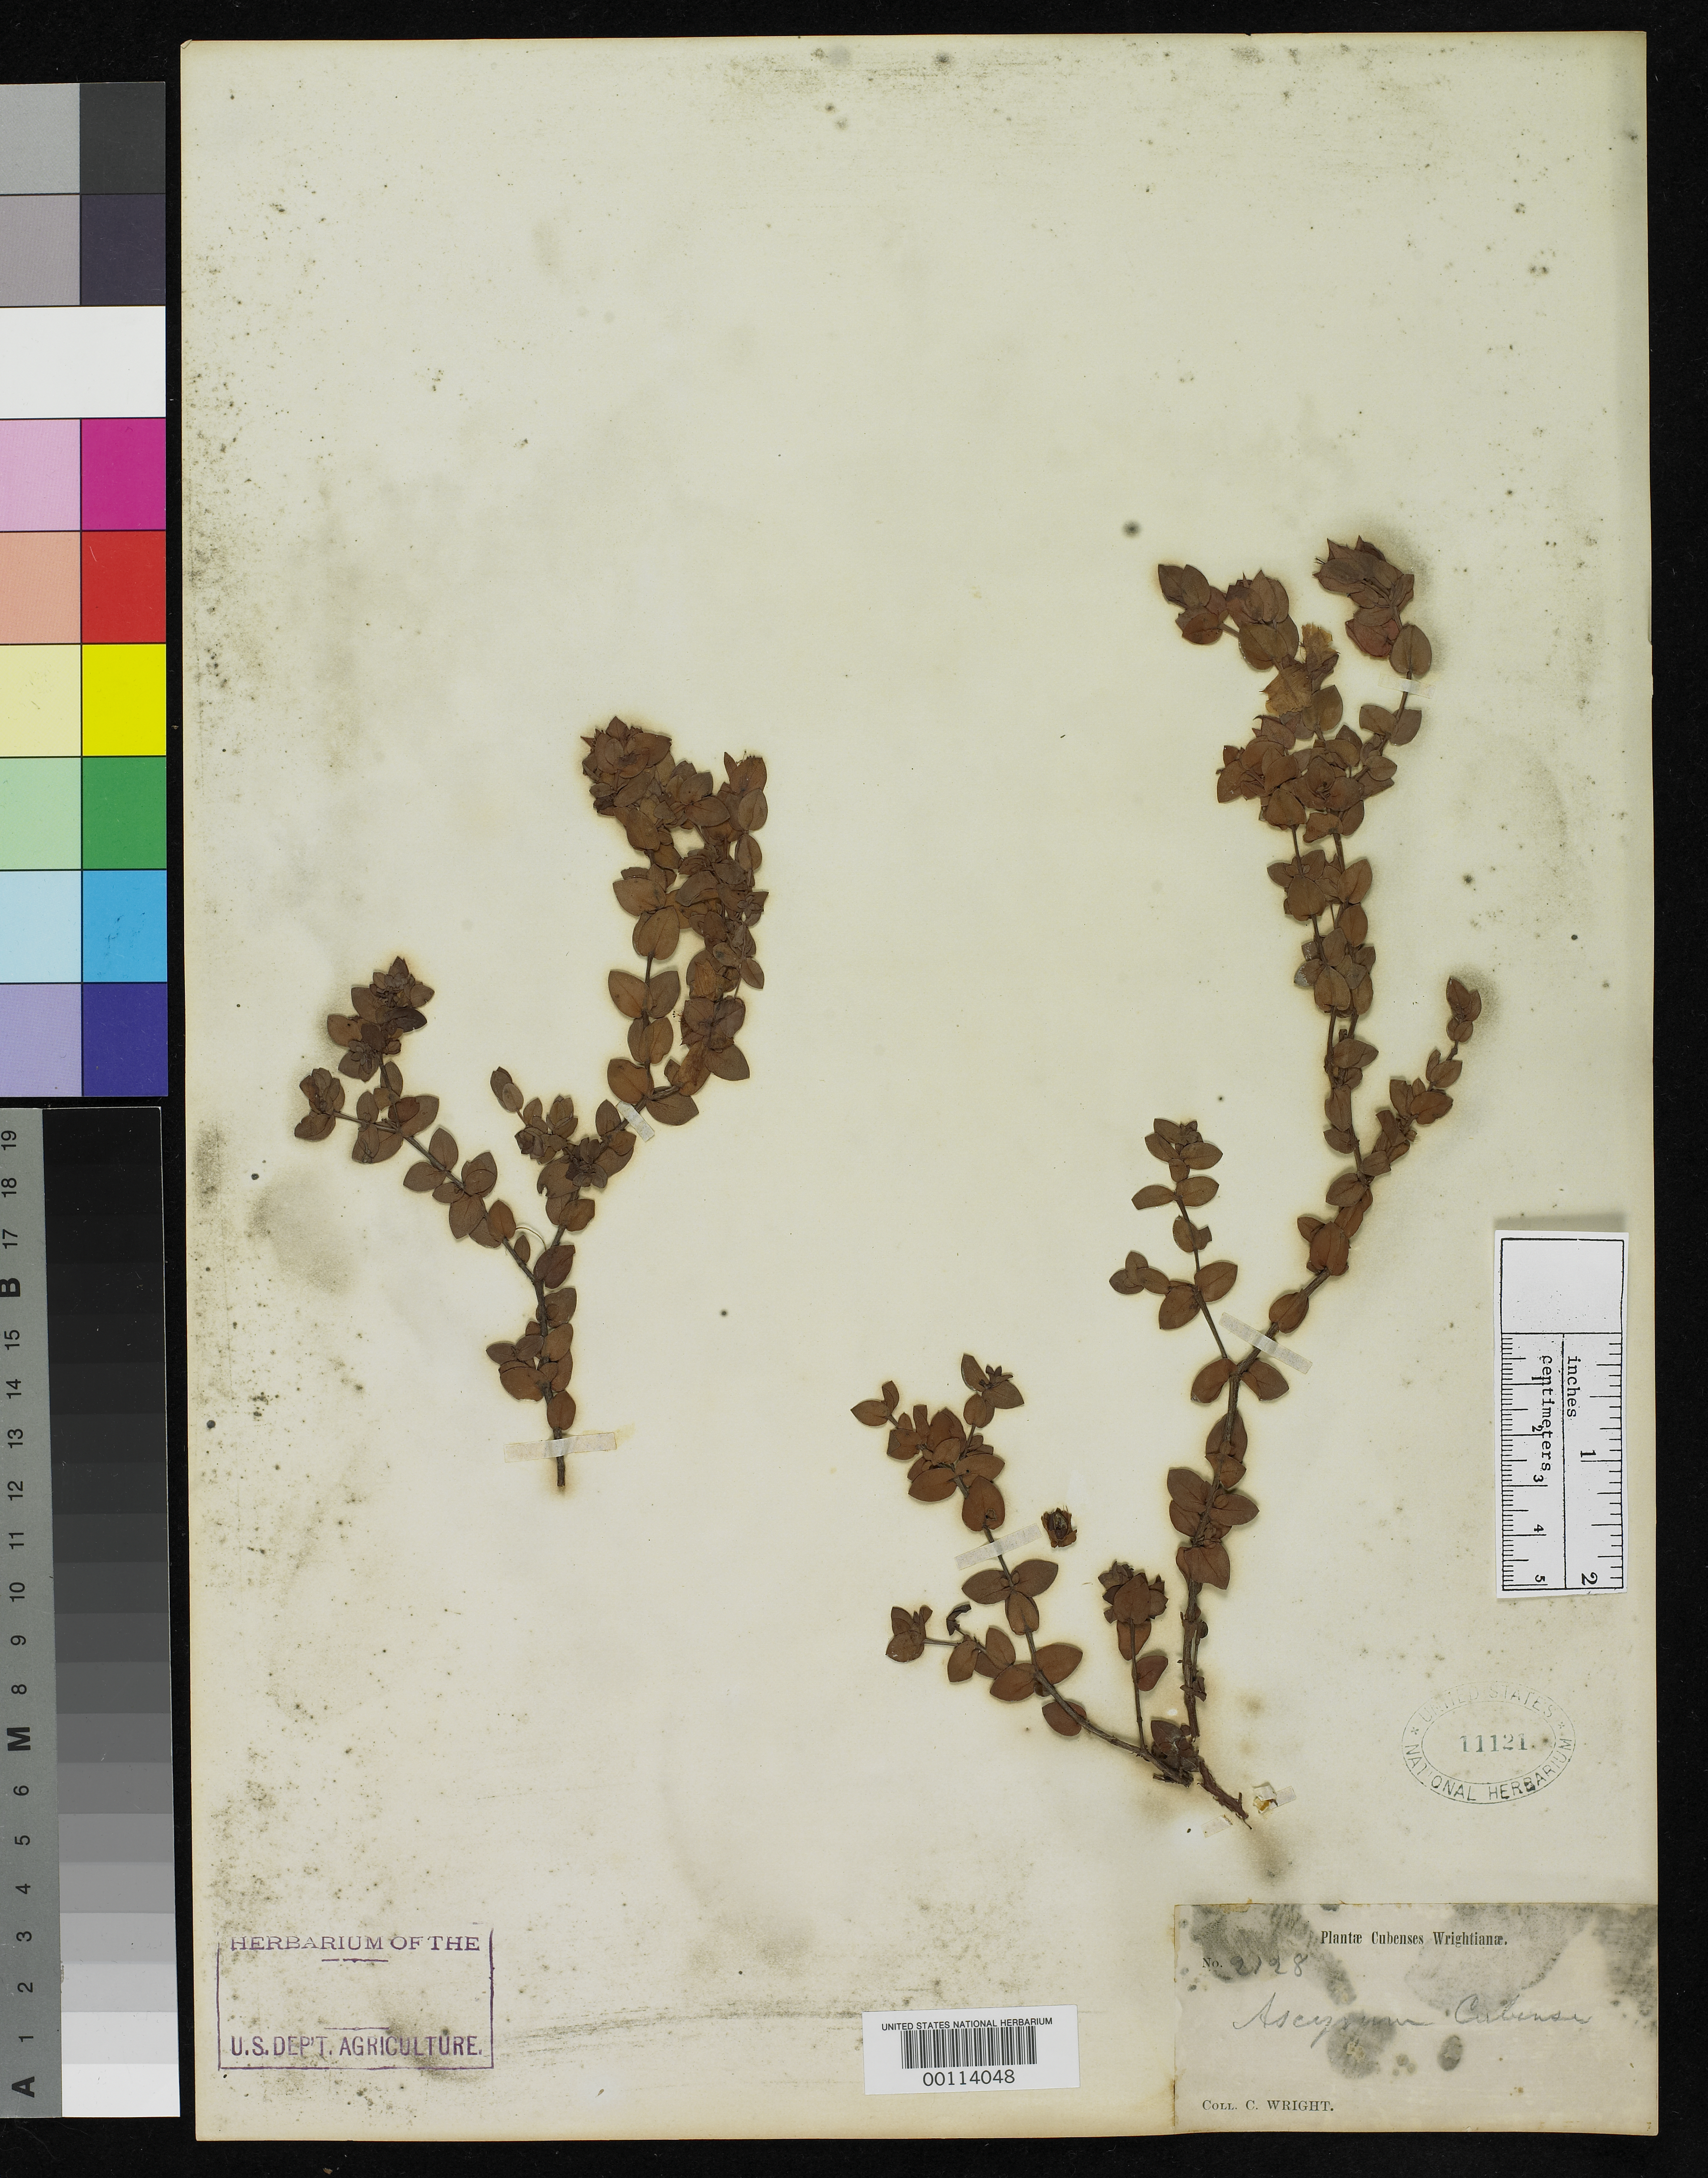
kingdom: Plantae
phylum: Tracheophyta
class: Magnoliopsida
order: Malpighiales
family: Hypericaceae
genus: Ascyrum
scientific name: Ascyrum cubense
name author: Griseb.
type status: Isotype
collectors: C. Wright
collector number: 2128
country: Cuba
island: Greater Antilles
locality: Pinales.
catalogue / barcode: US 11121